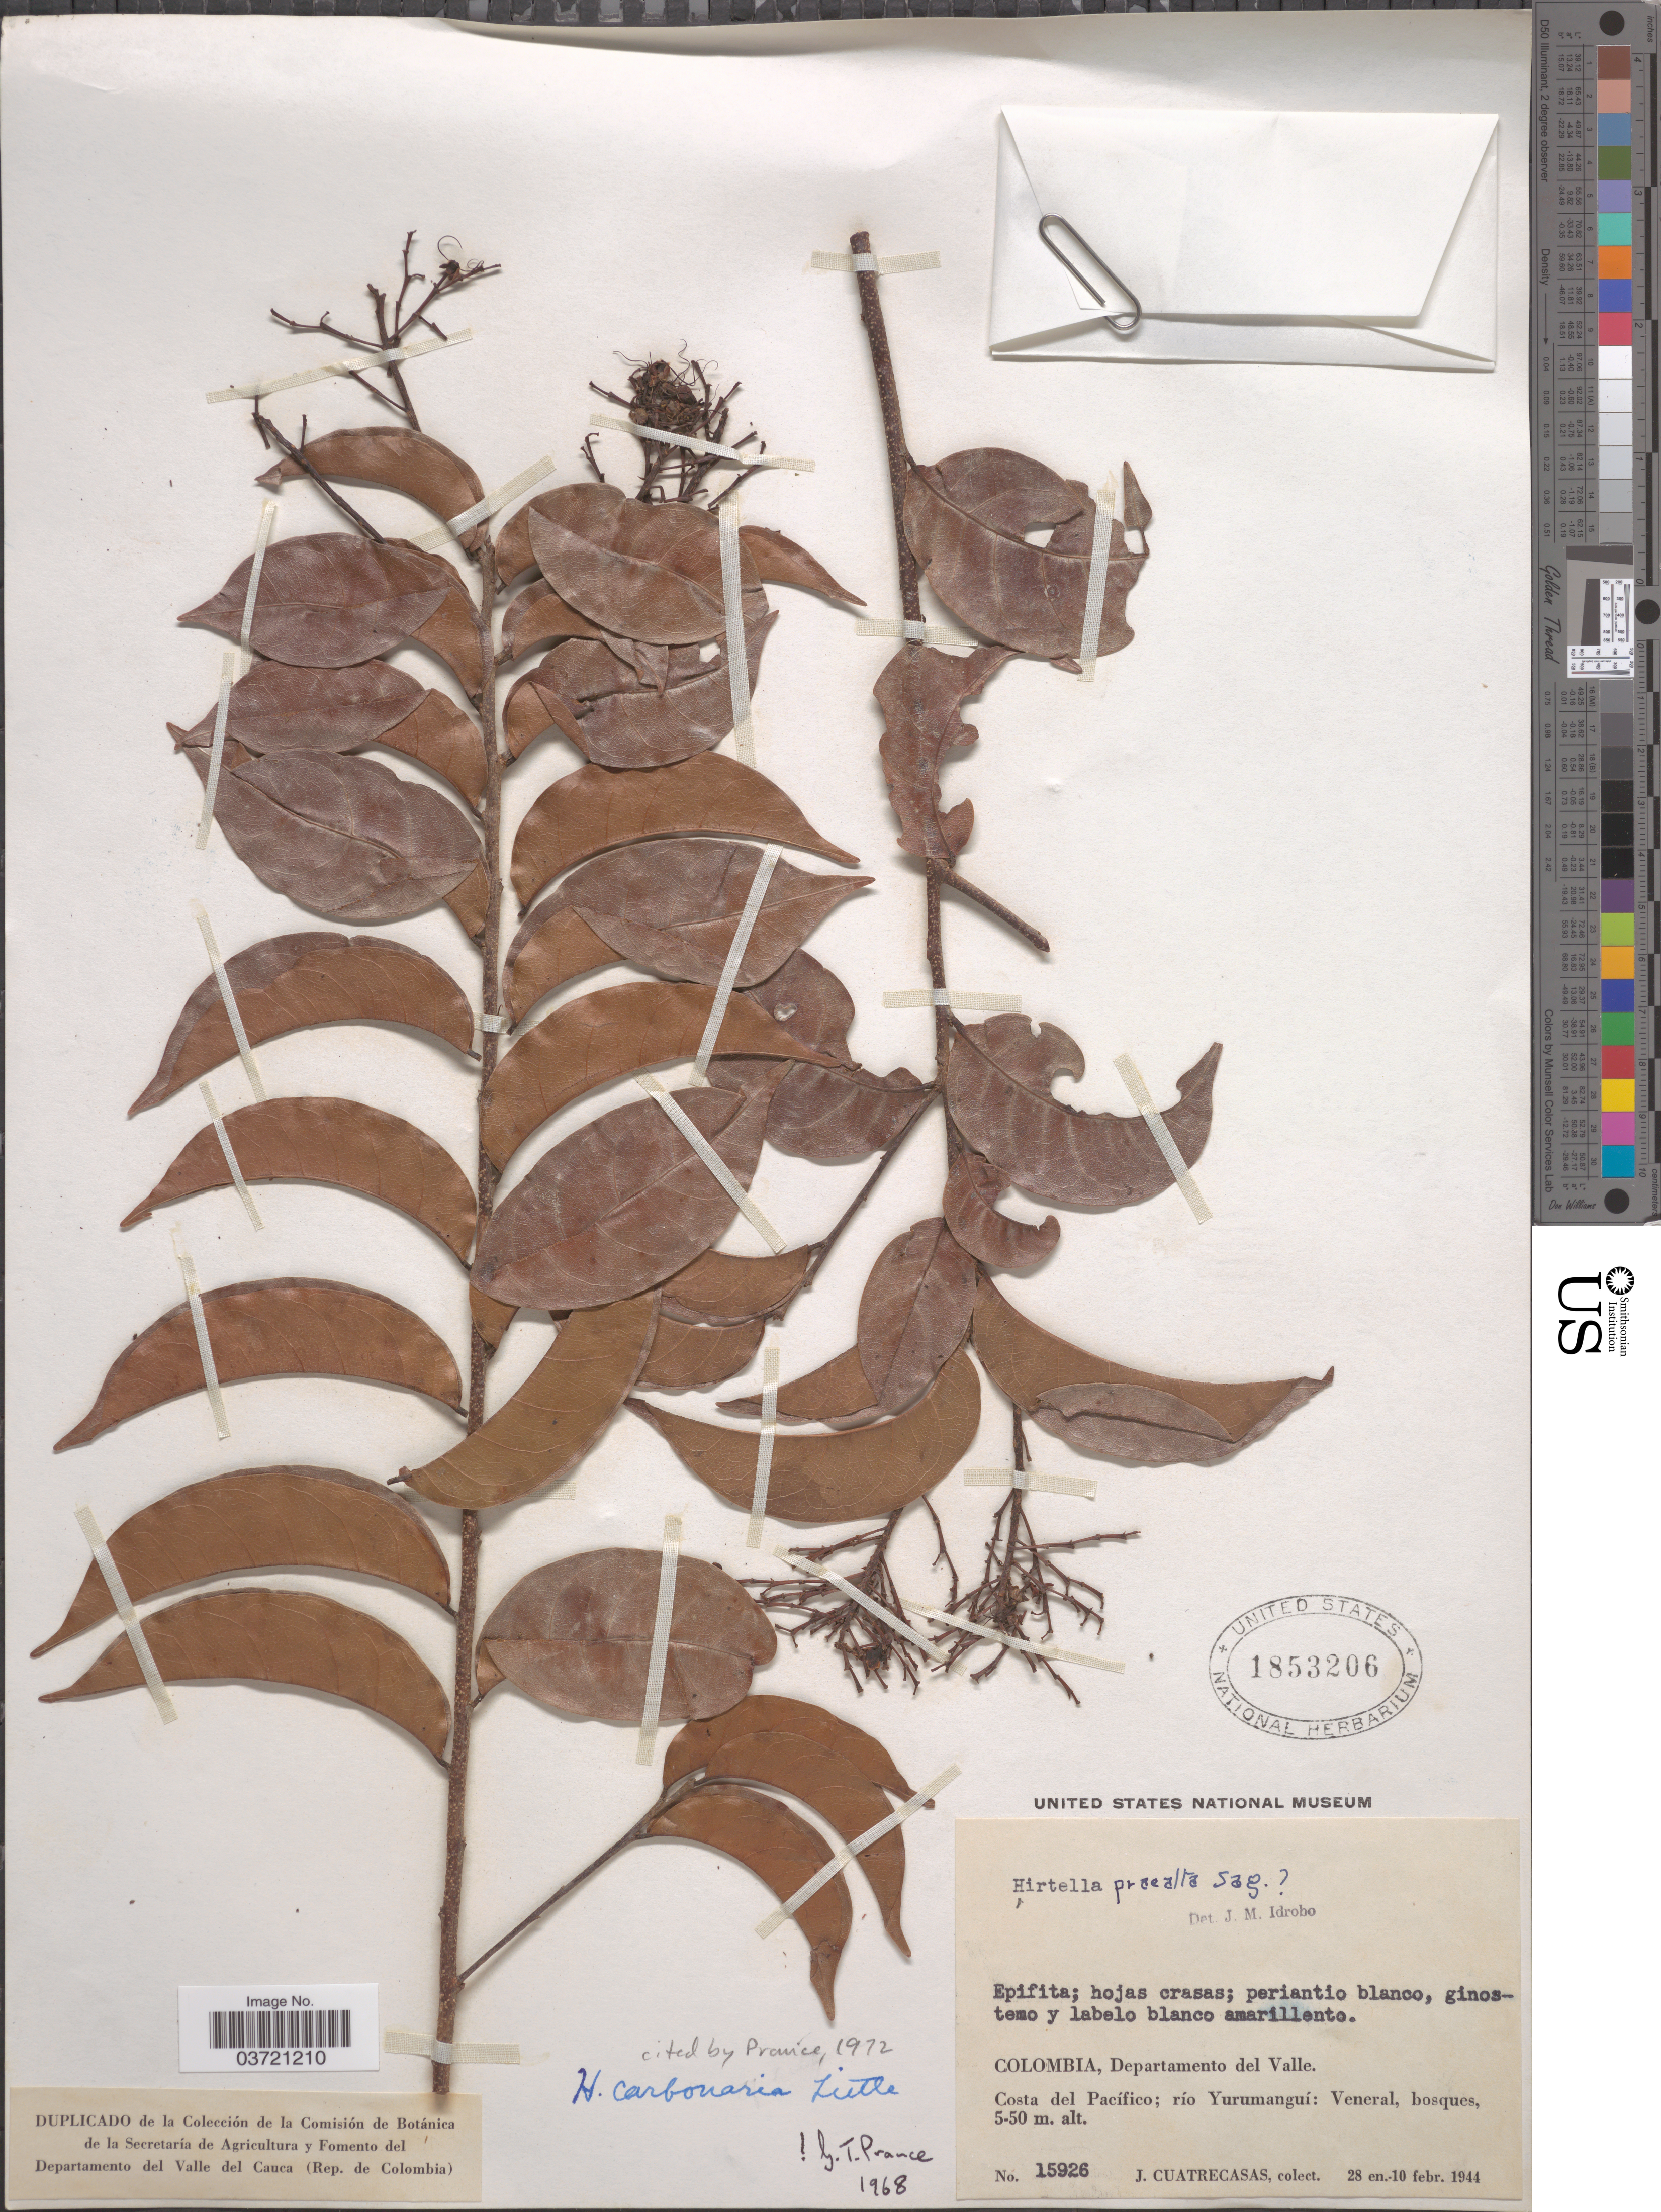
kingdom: Plantae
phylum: Tracheophyta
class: Magnoliopsida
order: Malpighiales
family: Chrysobalanaceae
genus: Hirtella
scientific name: Hirtella carbonaria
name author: Little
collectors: J. Cuatrecasas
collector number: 15926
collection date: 1944-01-28/1944-02-10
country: Colombia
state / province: Valle del Cauca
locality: Departamento del Valle. Costa del Pacífico; río Yurumanguí.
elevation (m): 5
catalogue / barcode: US 1853206